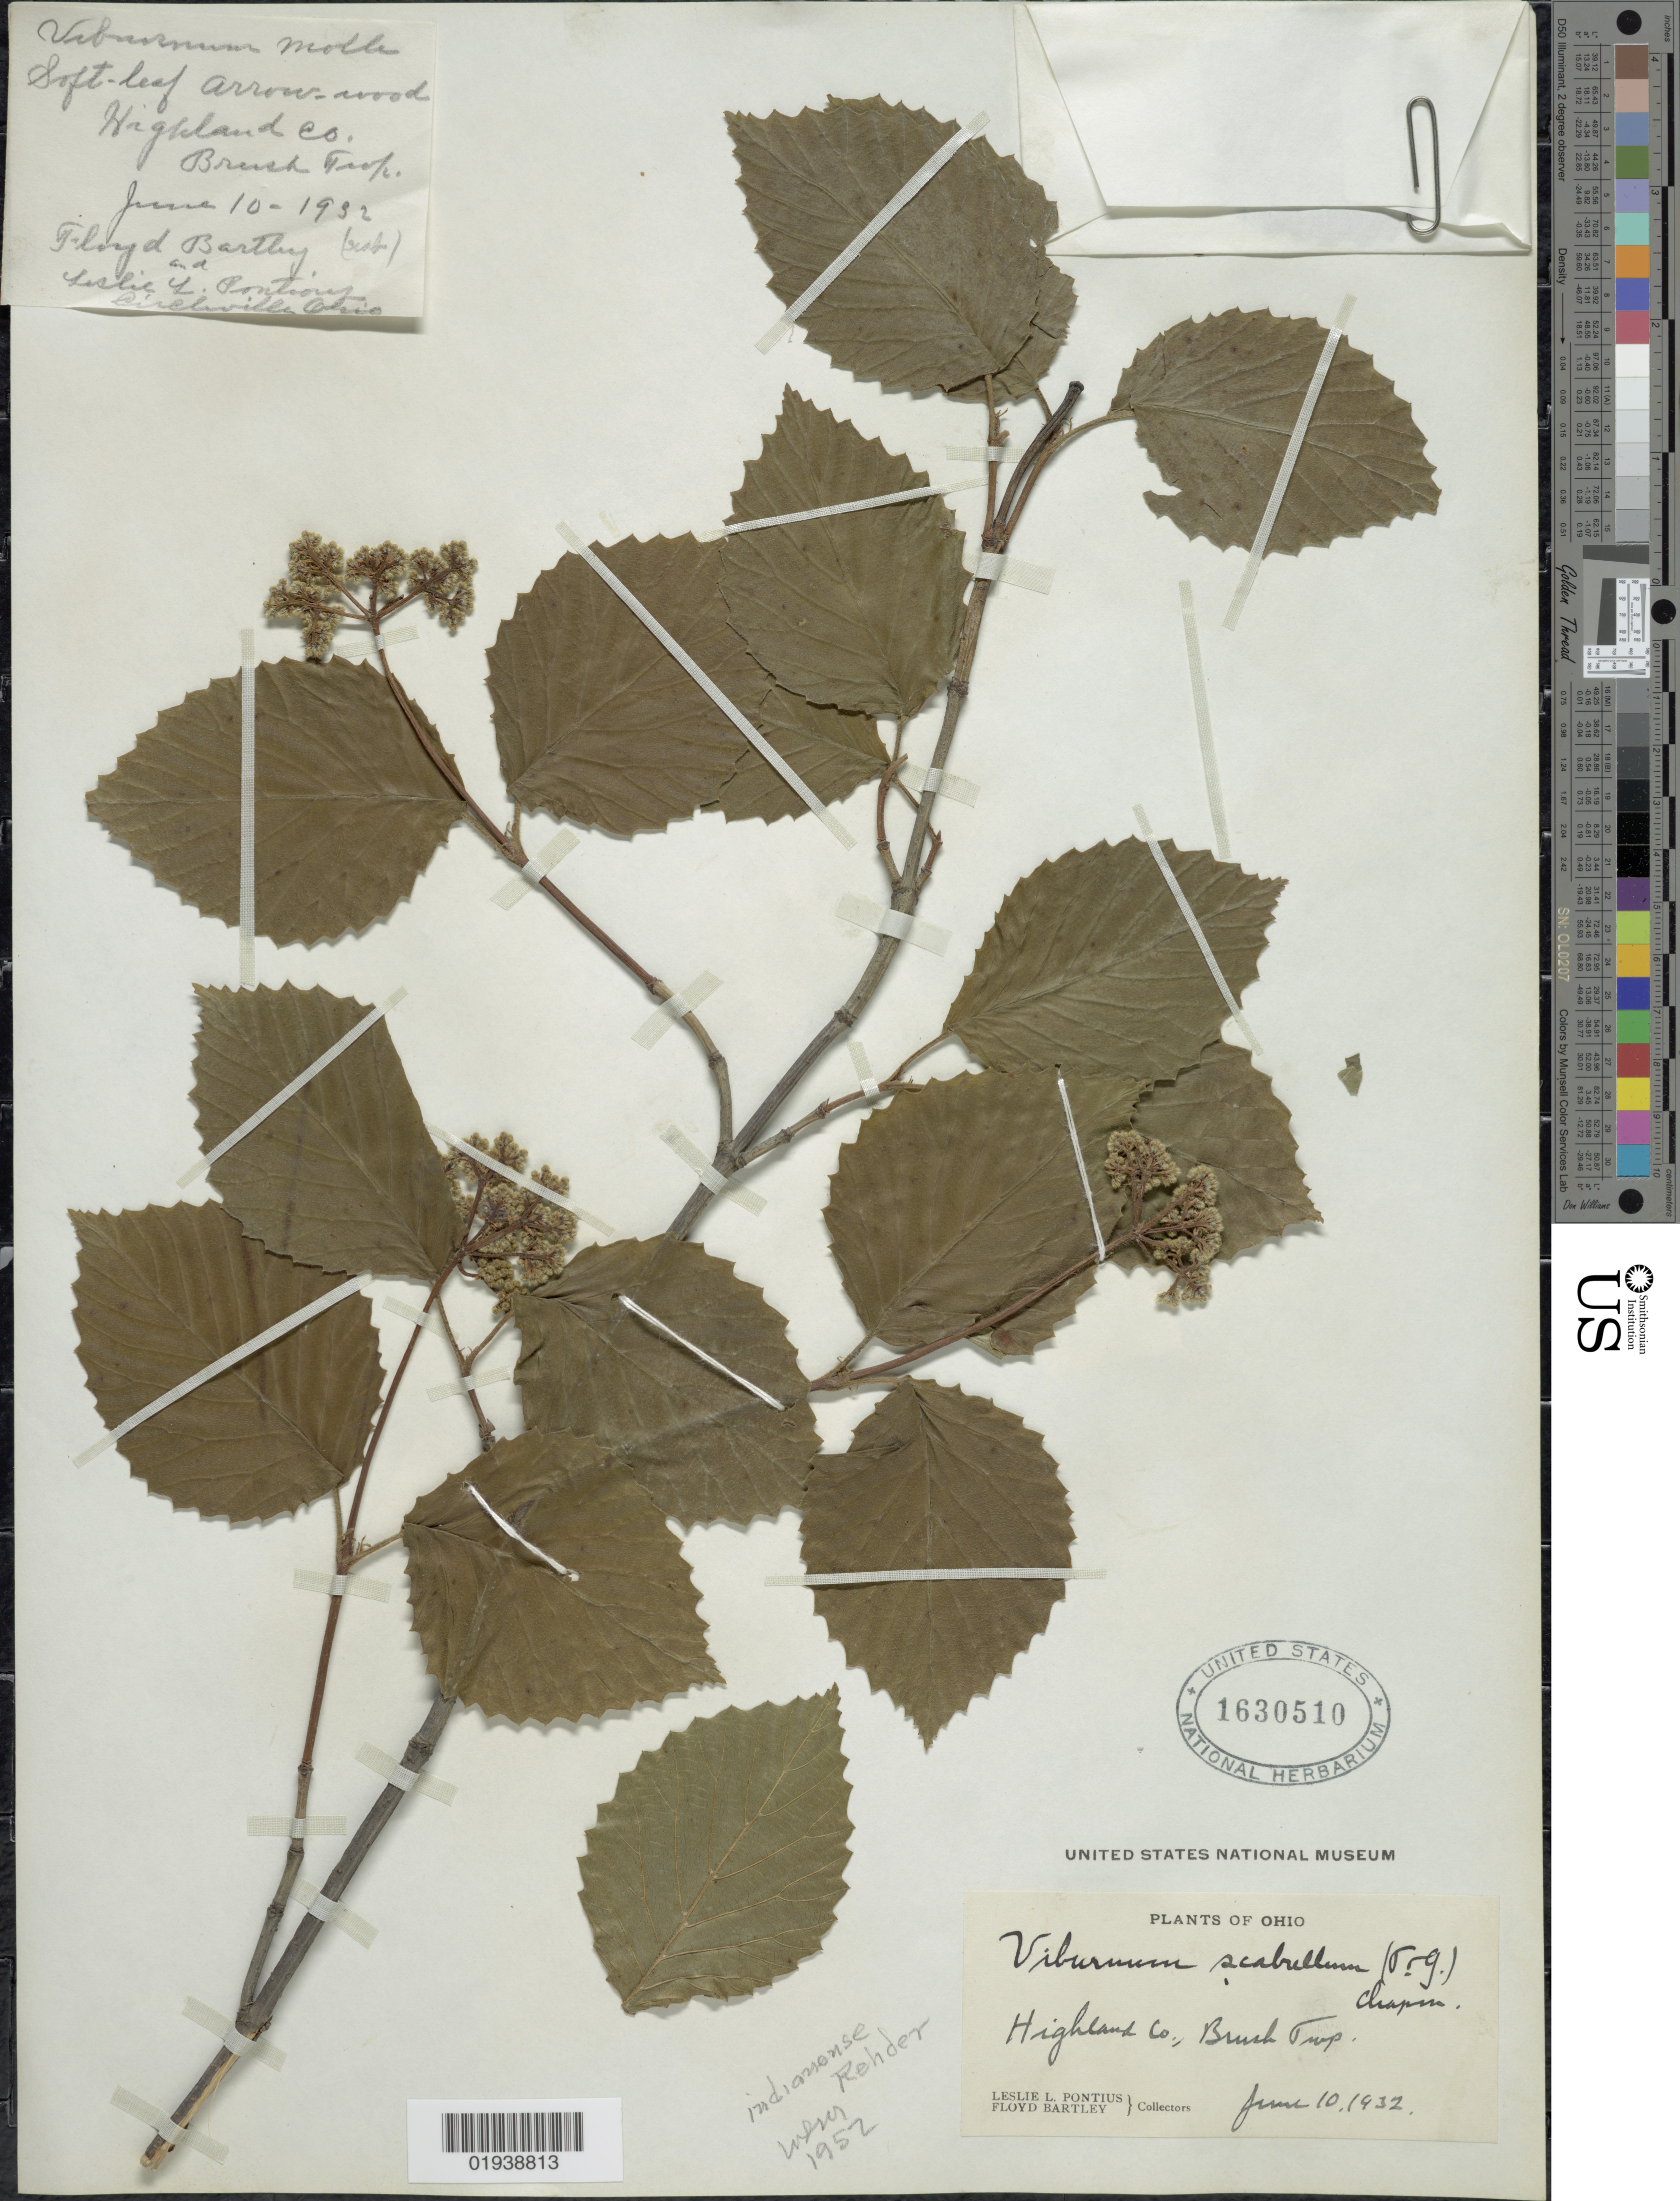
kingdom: Plantae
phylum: Tracheophyta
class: Magnoliopsida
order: Dipsacales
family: Viburnaceae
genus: Viburnum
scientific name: Viburnum indianense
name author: (Rehder) McAtee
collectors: L. Pontius & F. Bartley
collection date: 1932-06-10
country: United States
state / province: Ohio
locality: Highland Co., Brush Twp.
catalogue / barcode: US 1630510